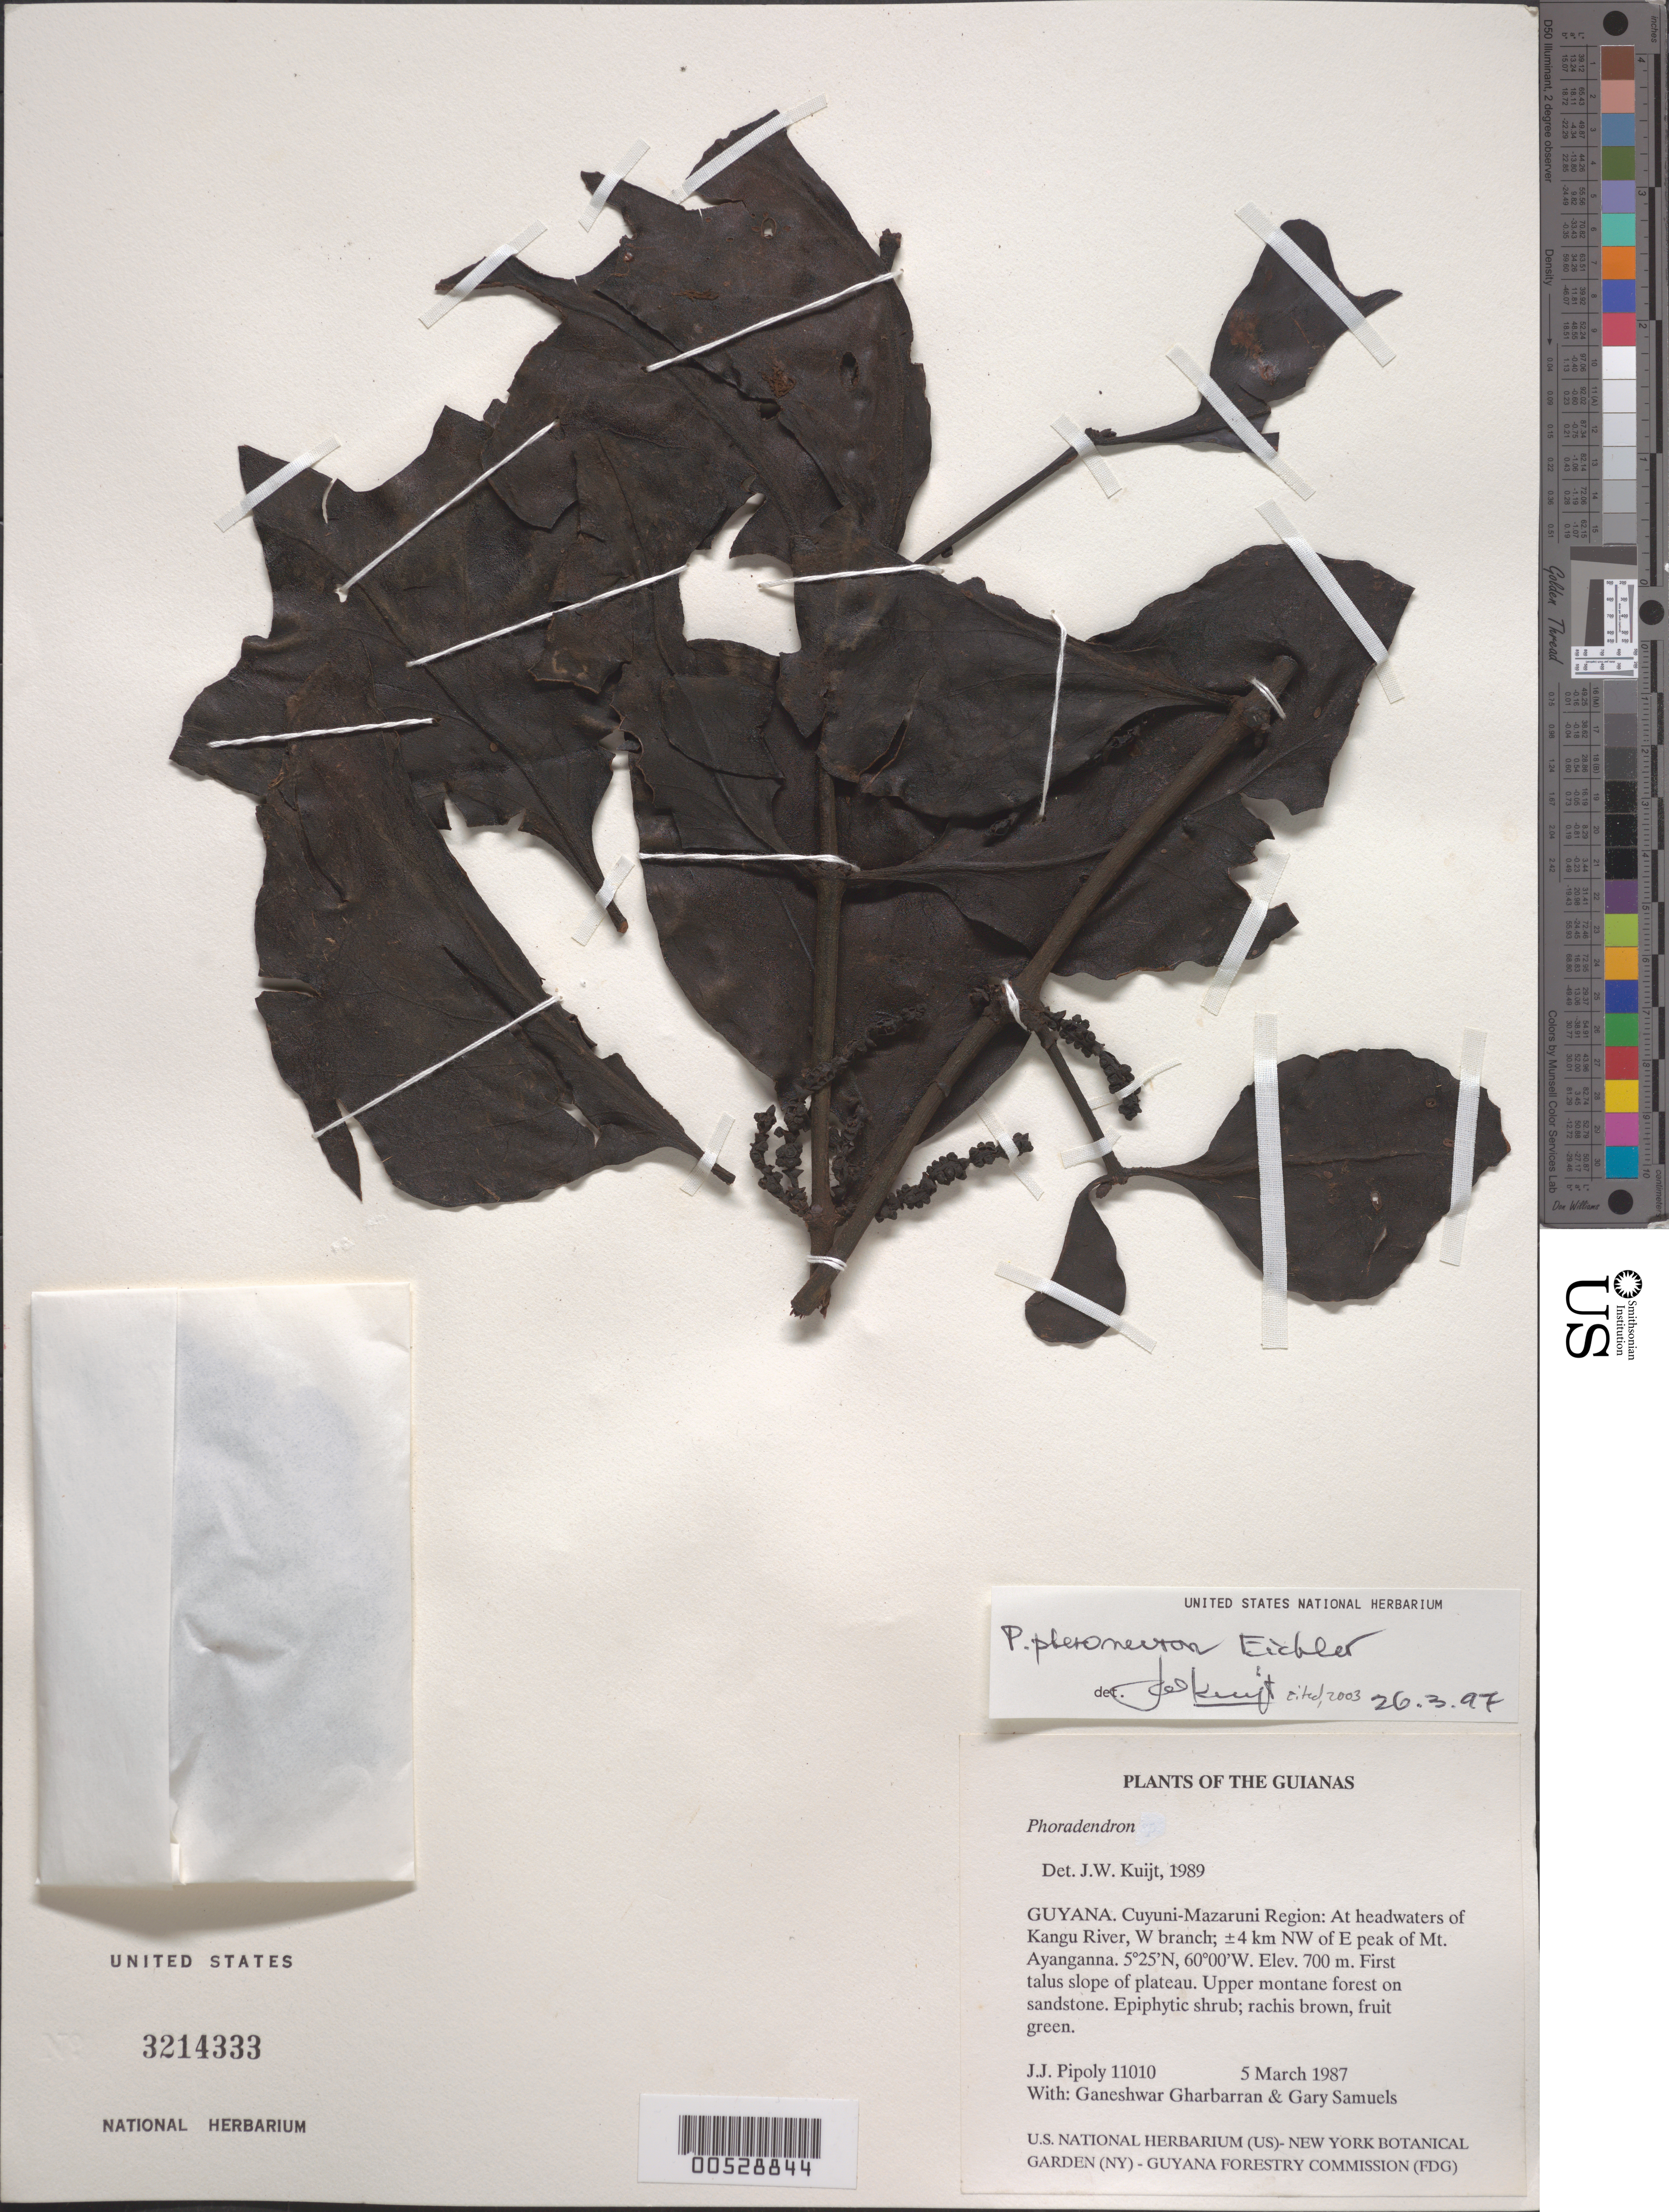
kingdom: Plantae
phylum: Tracheophyta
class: Magnoliopsida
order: Santalales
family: Viscaceae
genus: Phoradendron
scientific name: Phoradendron pteroneuron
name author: Eichler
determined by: Kuijt, Job, (CANADA)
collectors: J. J. Pipoly, G. Gharbarran & G. Samuels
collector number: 11010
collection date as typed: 5 March 1987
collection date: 1987-03-05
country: Guyana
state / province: Cuyuni-Mazaruni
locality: Headwaters of Kangu R., W branch; ±4 km NW of E peak of Mt. Ayanganna. First talus slope of plateau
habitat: Upper montane forest on sandstone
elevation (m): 700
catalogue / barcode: US 3214333